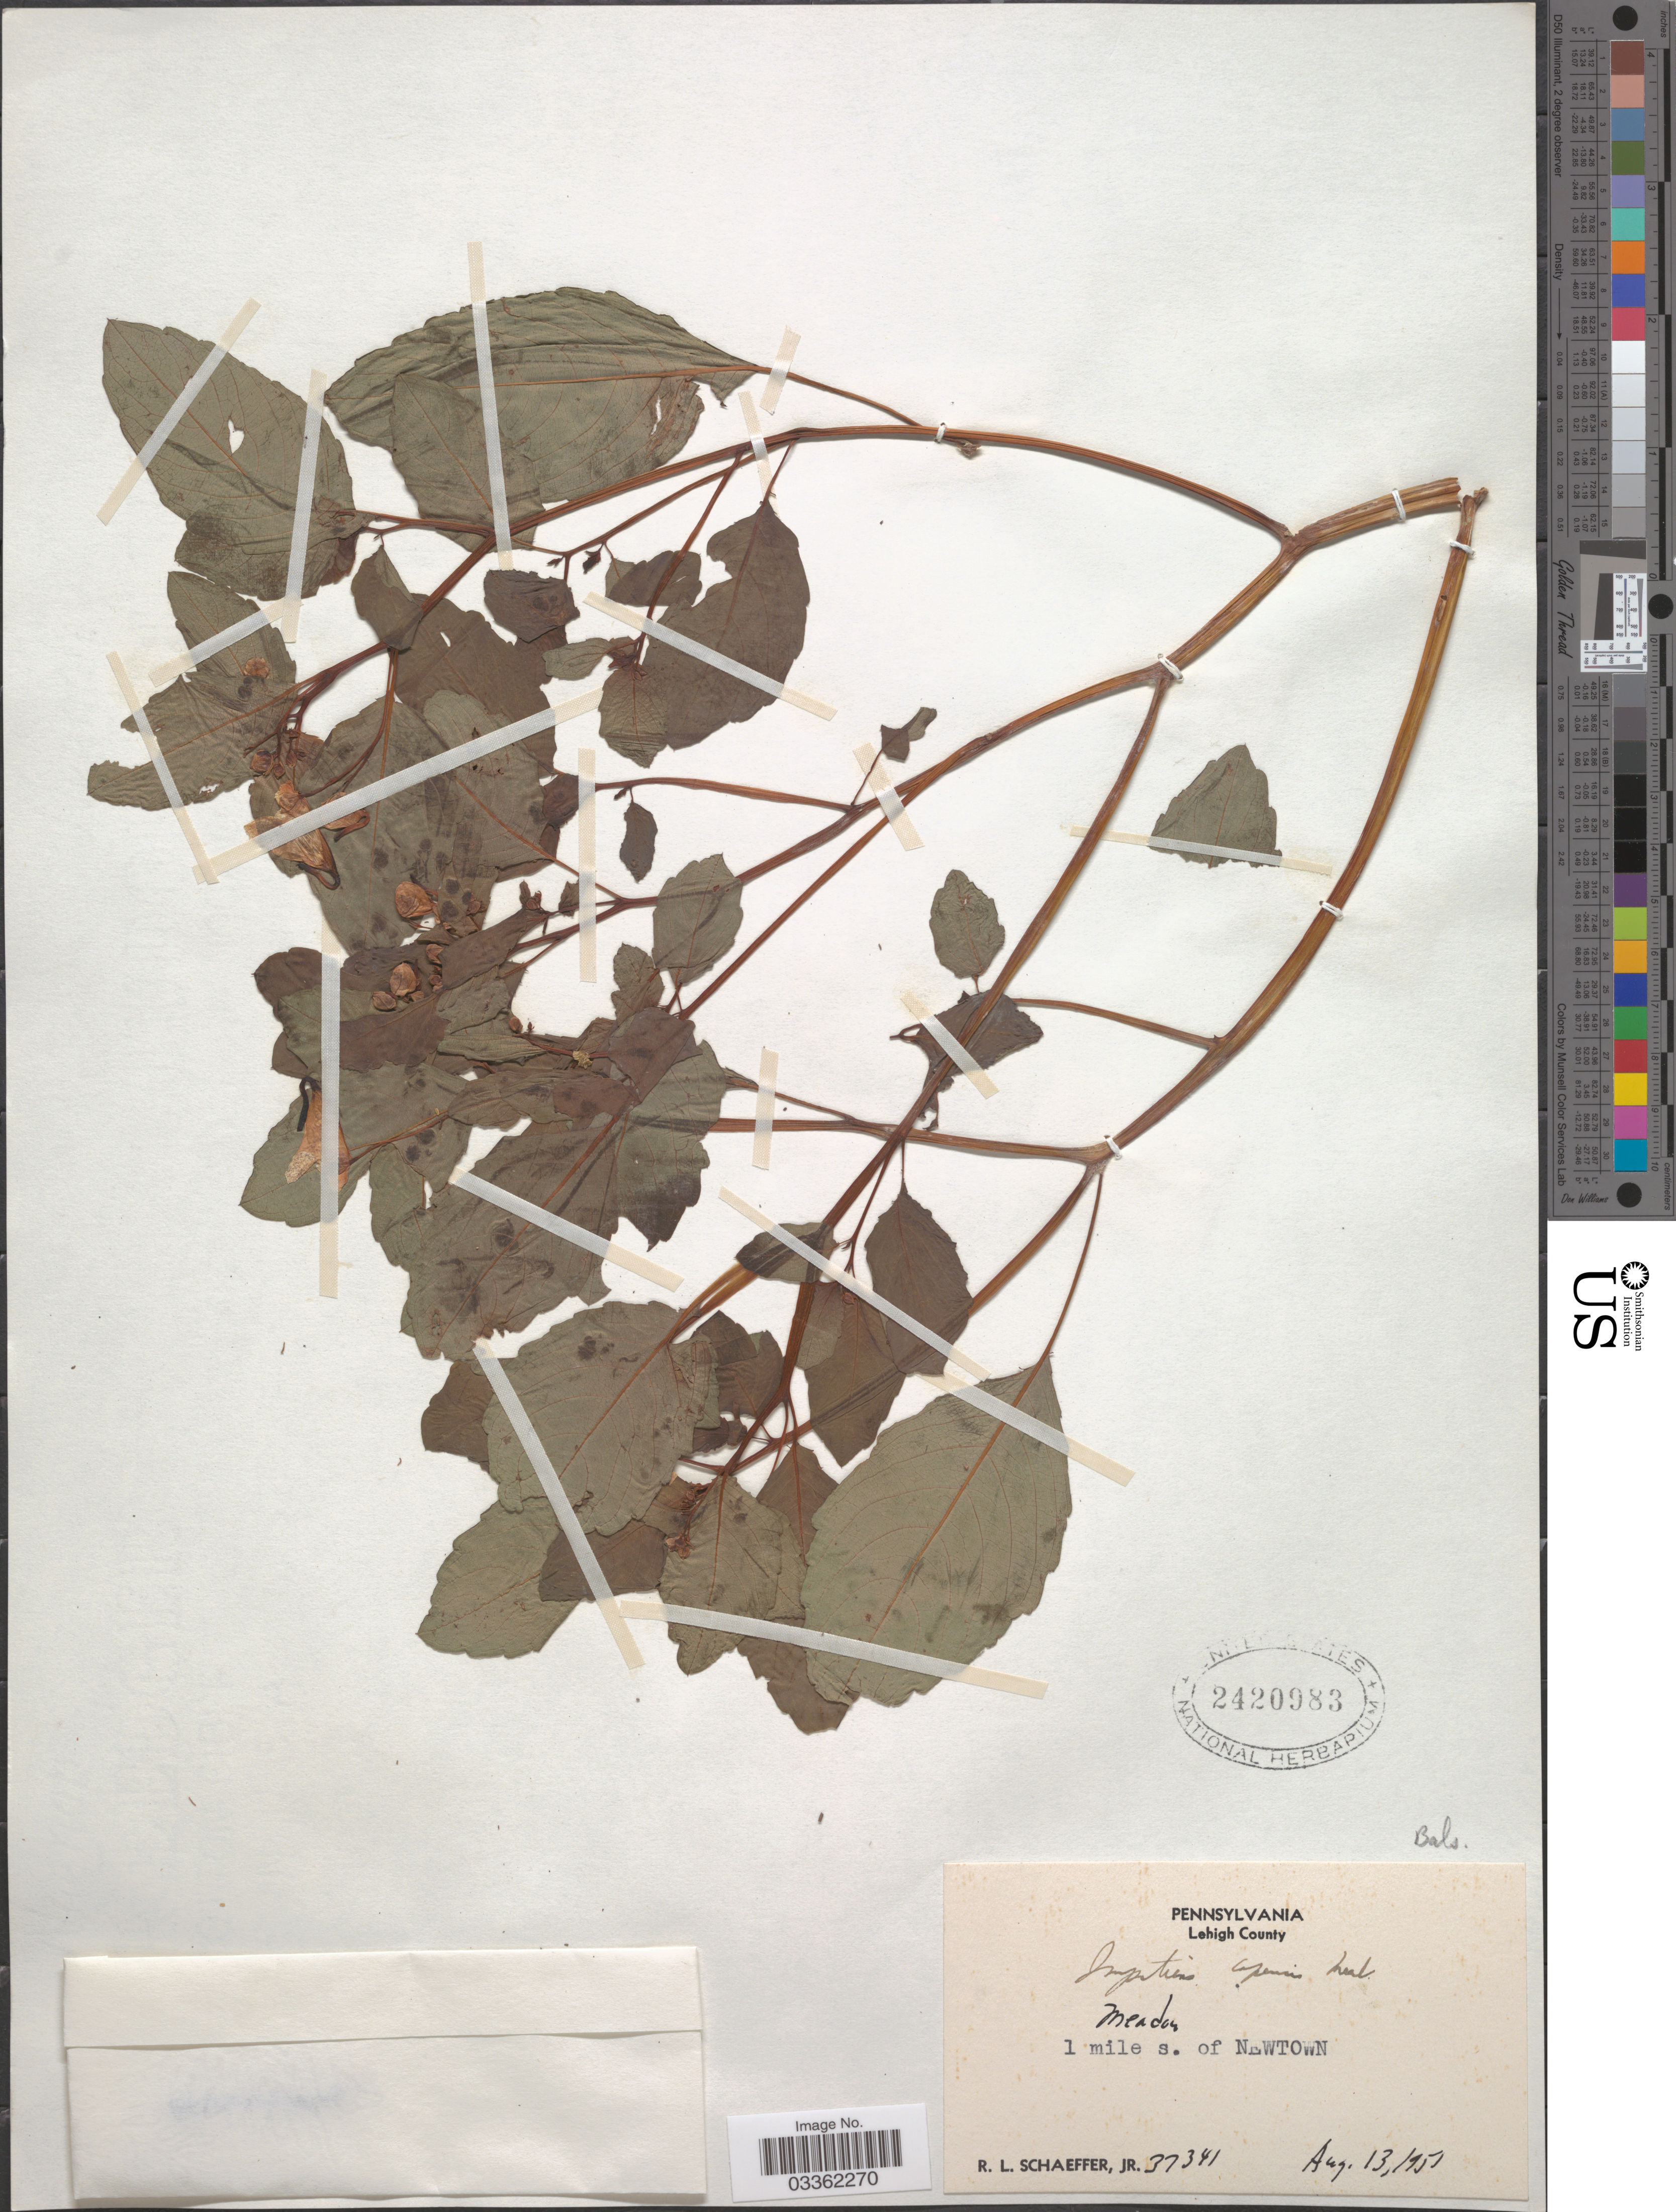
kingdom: Plantae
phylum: Tracheophyta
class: Magnoliopsida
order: Ericales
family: Balsaminaceae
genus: Impatiens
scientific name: Impatiens capensis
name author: Meerb.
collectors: R. L. Schaeffer Jr.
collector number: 37341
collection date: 1951-08-13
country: United States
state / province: Pennsylvania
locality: Lehigh County, 1 mile s. of Newtown.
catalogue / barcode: US 2420983